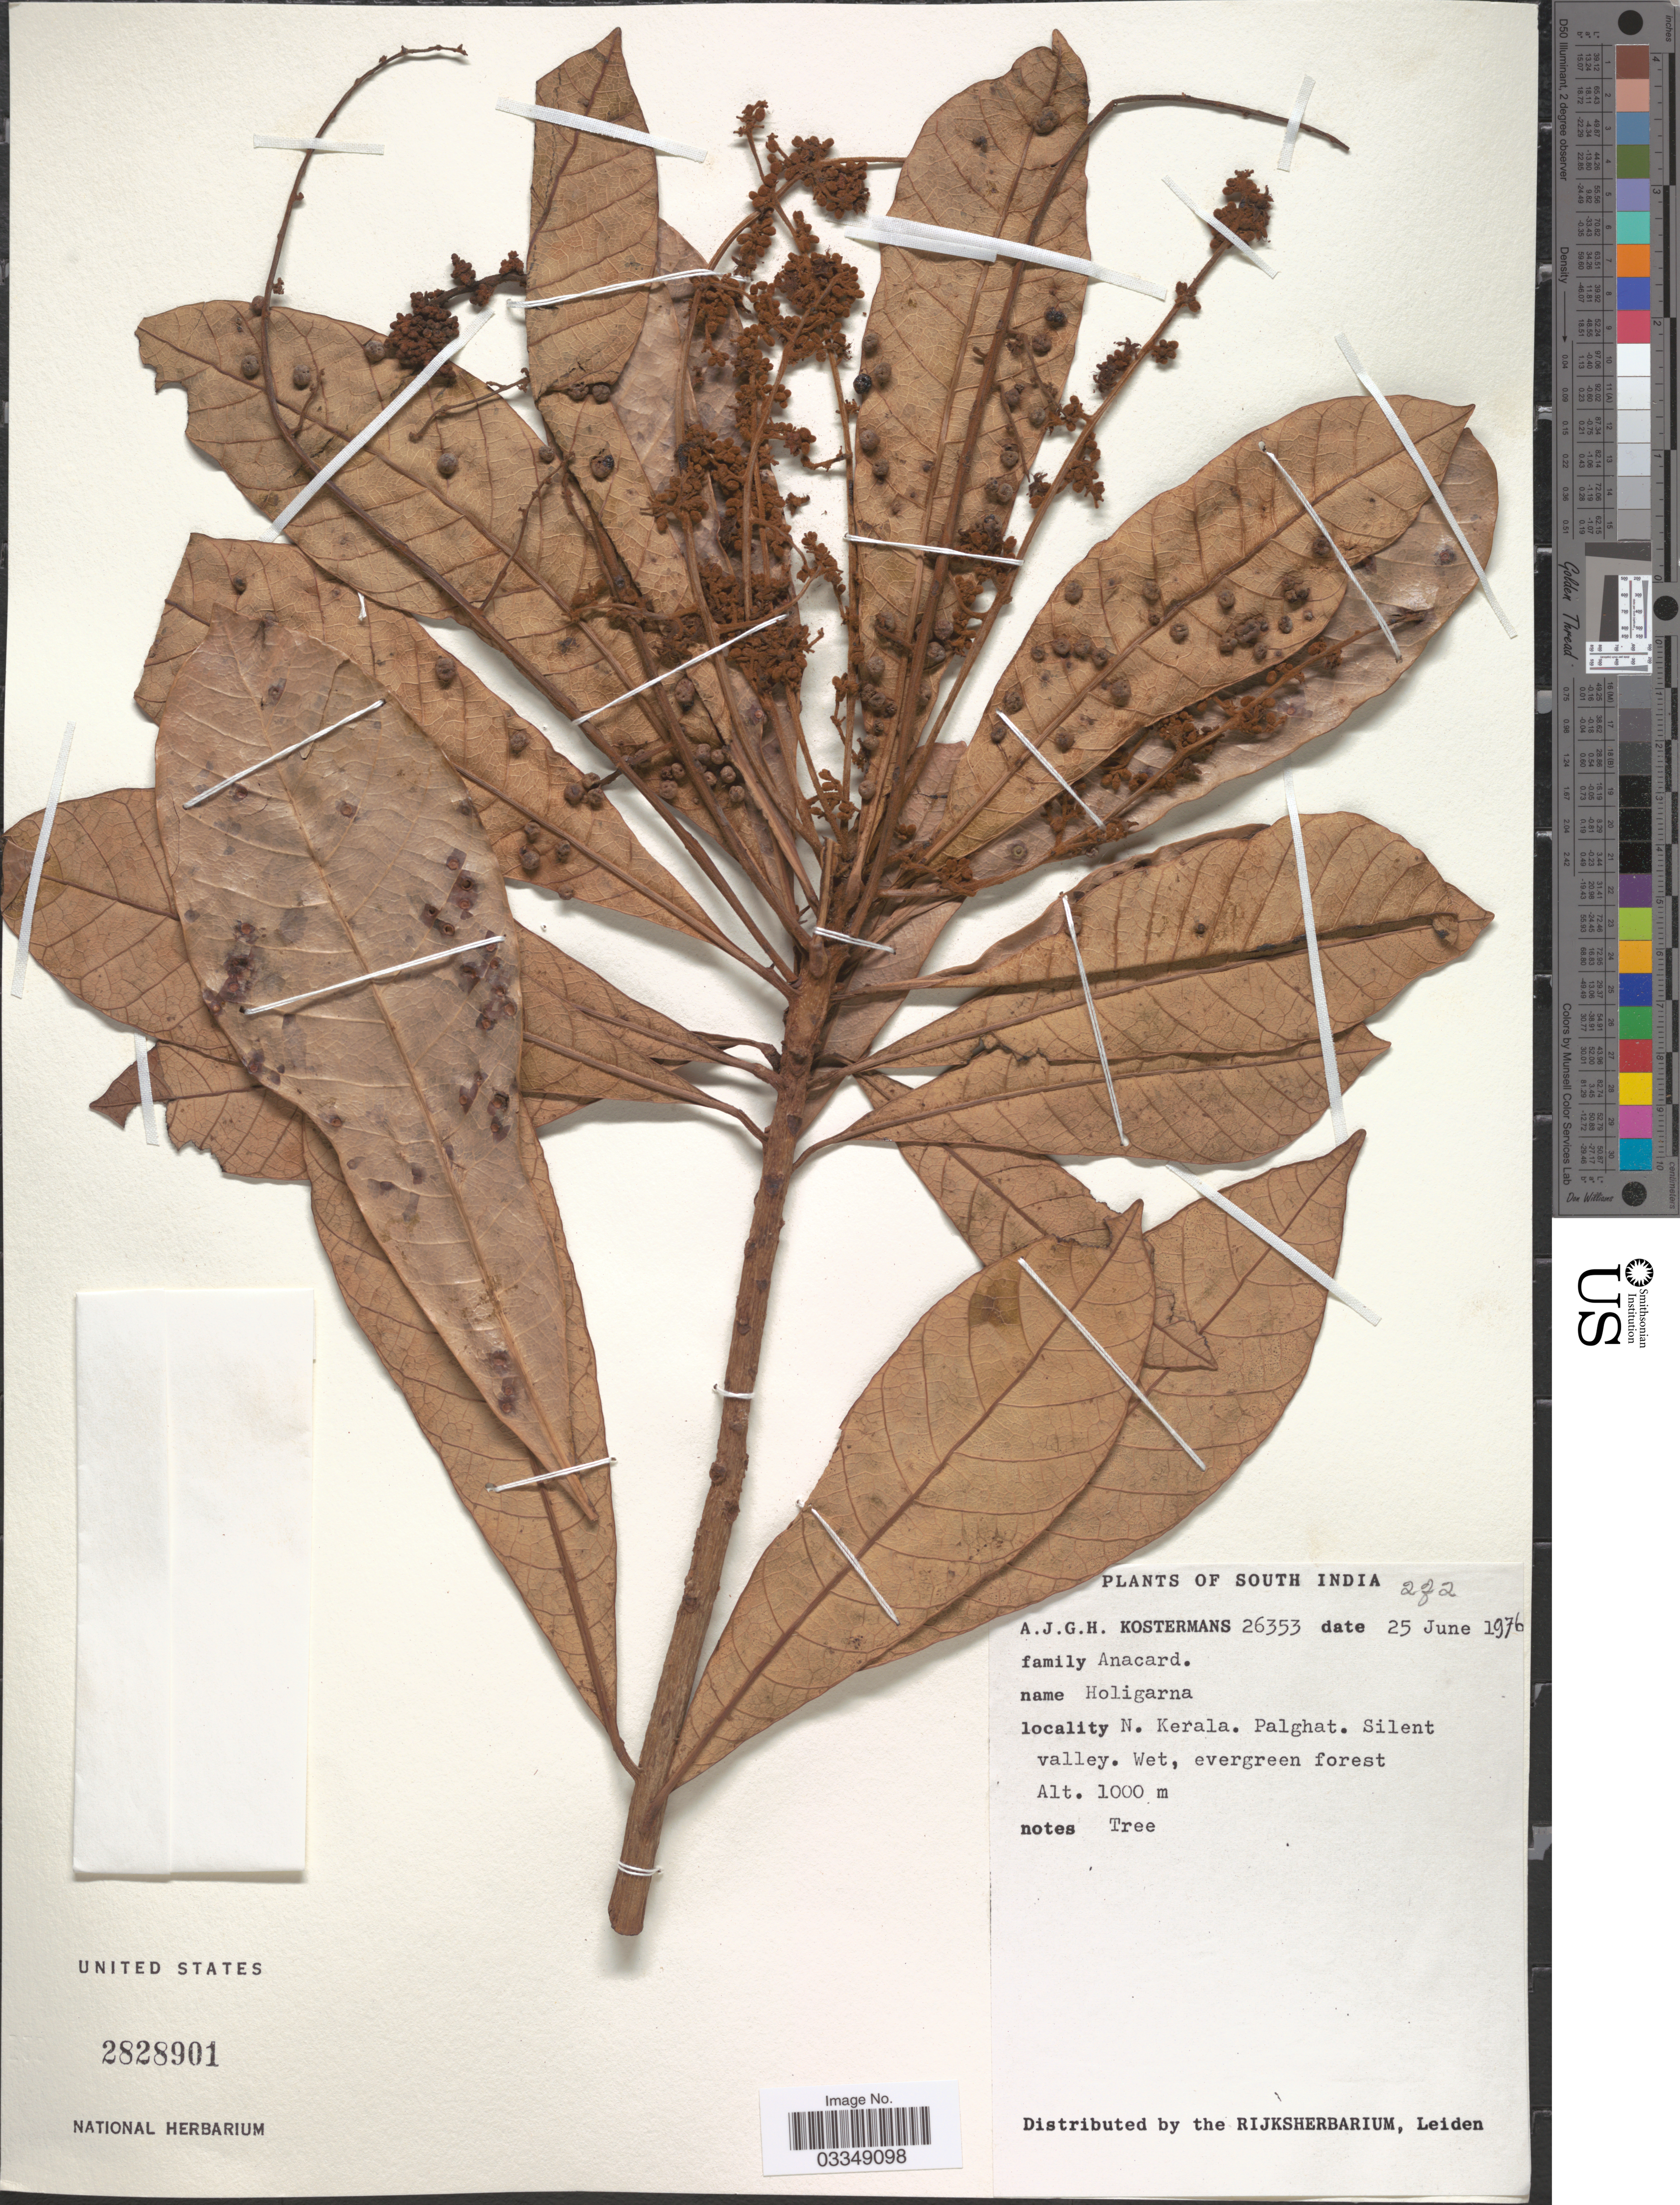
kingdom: Plantae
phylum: Tracheophyta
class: Magnoliopsida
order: Sapindales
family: Anacardiaceae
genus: Holigarna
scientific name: Holigarna sp.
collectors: A. J. G. Kostermans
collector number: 26353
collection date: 1976-06-25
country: India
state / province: Kerala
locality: South India. N. Kerala. Palghat. Silent valley.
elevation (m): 1000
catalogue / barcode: US 2828901